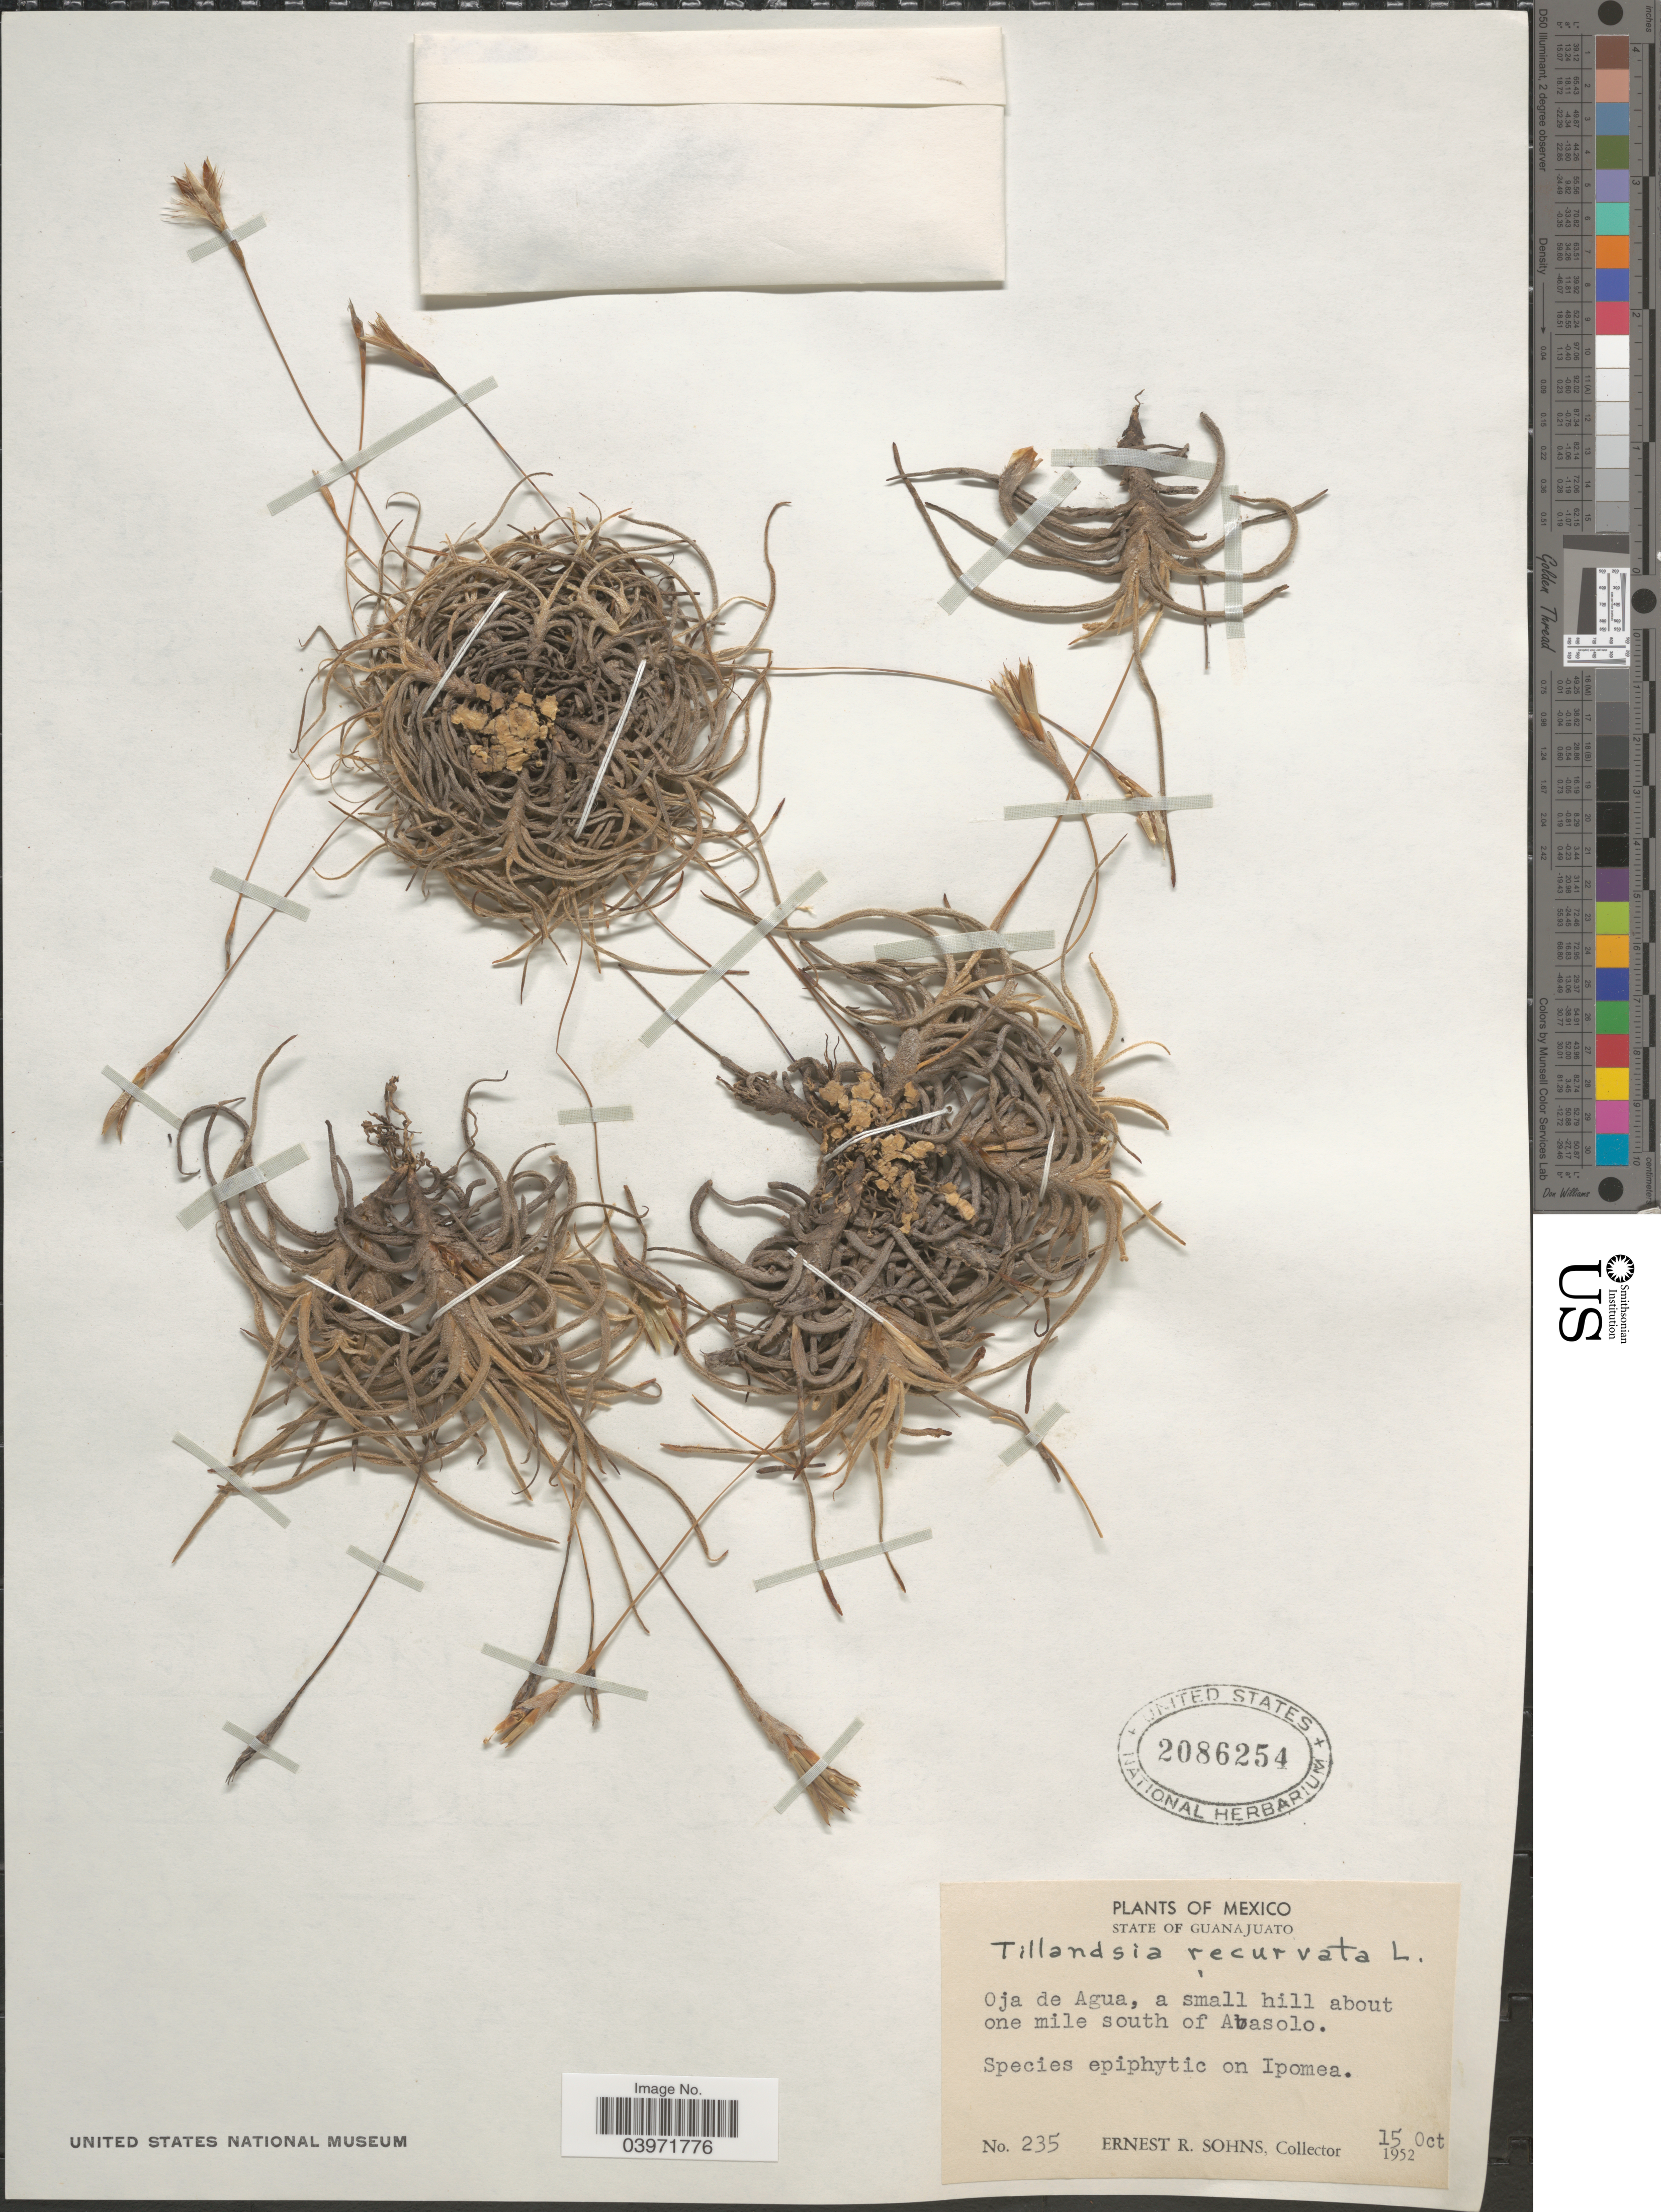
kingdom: Plantae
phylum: Tracheophyta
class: Liliopsida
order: Poales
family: Bromeliaceae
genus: Tillandsia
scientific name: Tillandsia recurvata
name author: L.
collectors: E. R. Sohns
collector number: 235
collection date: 1952-10-15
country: Mexico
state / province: Guanajuato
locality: Oja de Agua, a small hill about one mile south of Abasolo.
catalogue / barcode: US 2086254